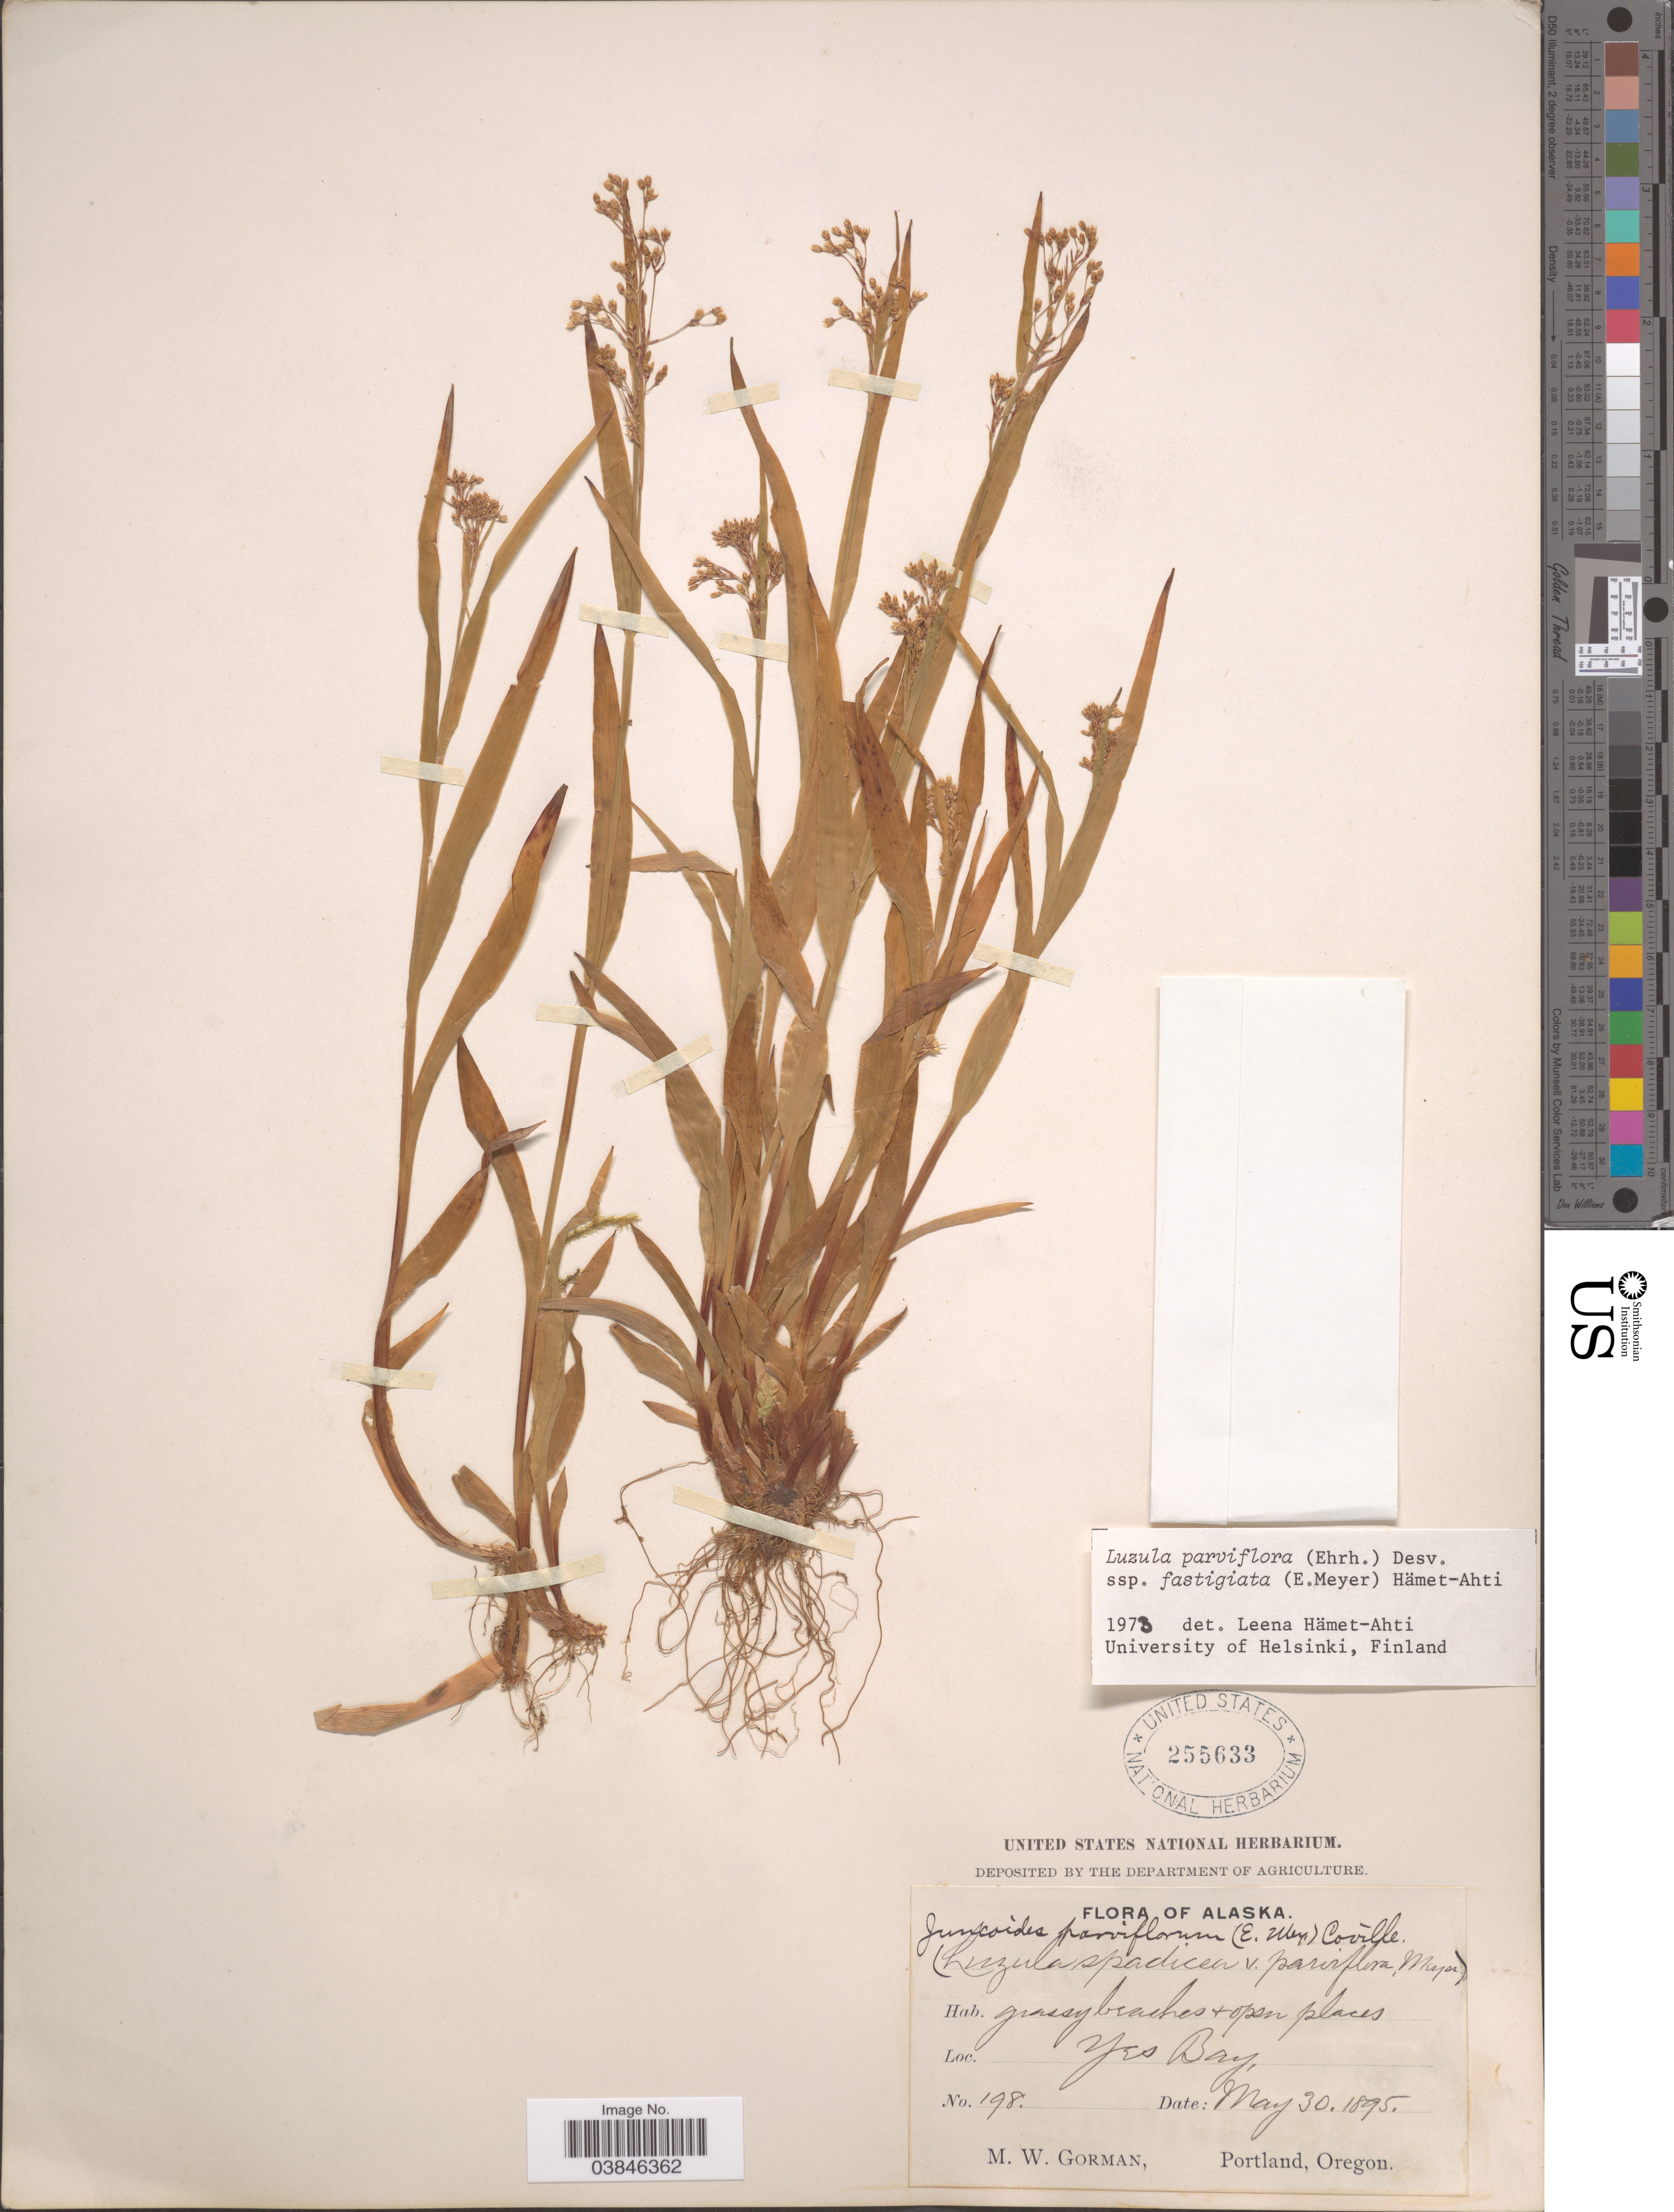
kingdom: Plantae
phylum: Tracheophyta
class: Liliopsida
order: Poales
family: Juncaceae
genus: Luzula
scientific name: Luzula parviflora subsp. fastigiata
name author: Buchenau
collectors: M. W. Gorman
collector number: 198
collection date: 1895-05-30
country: United States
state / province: Alaska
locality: Yes Bay.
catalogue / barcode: US 255633